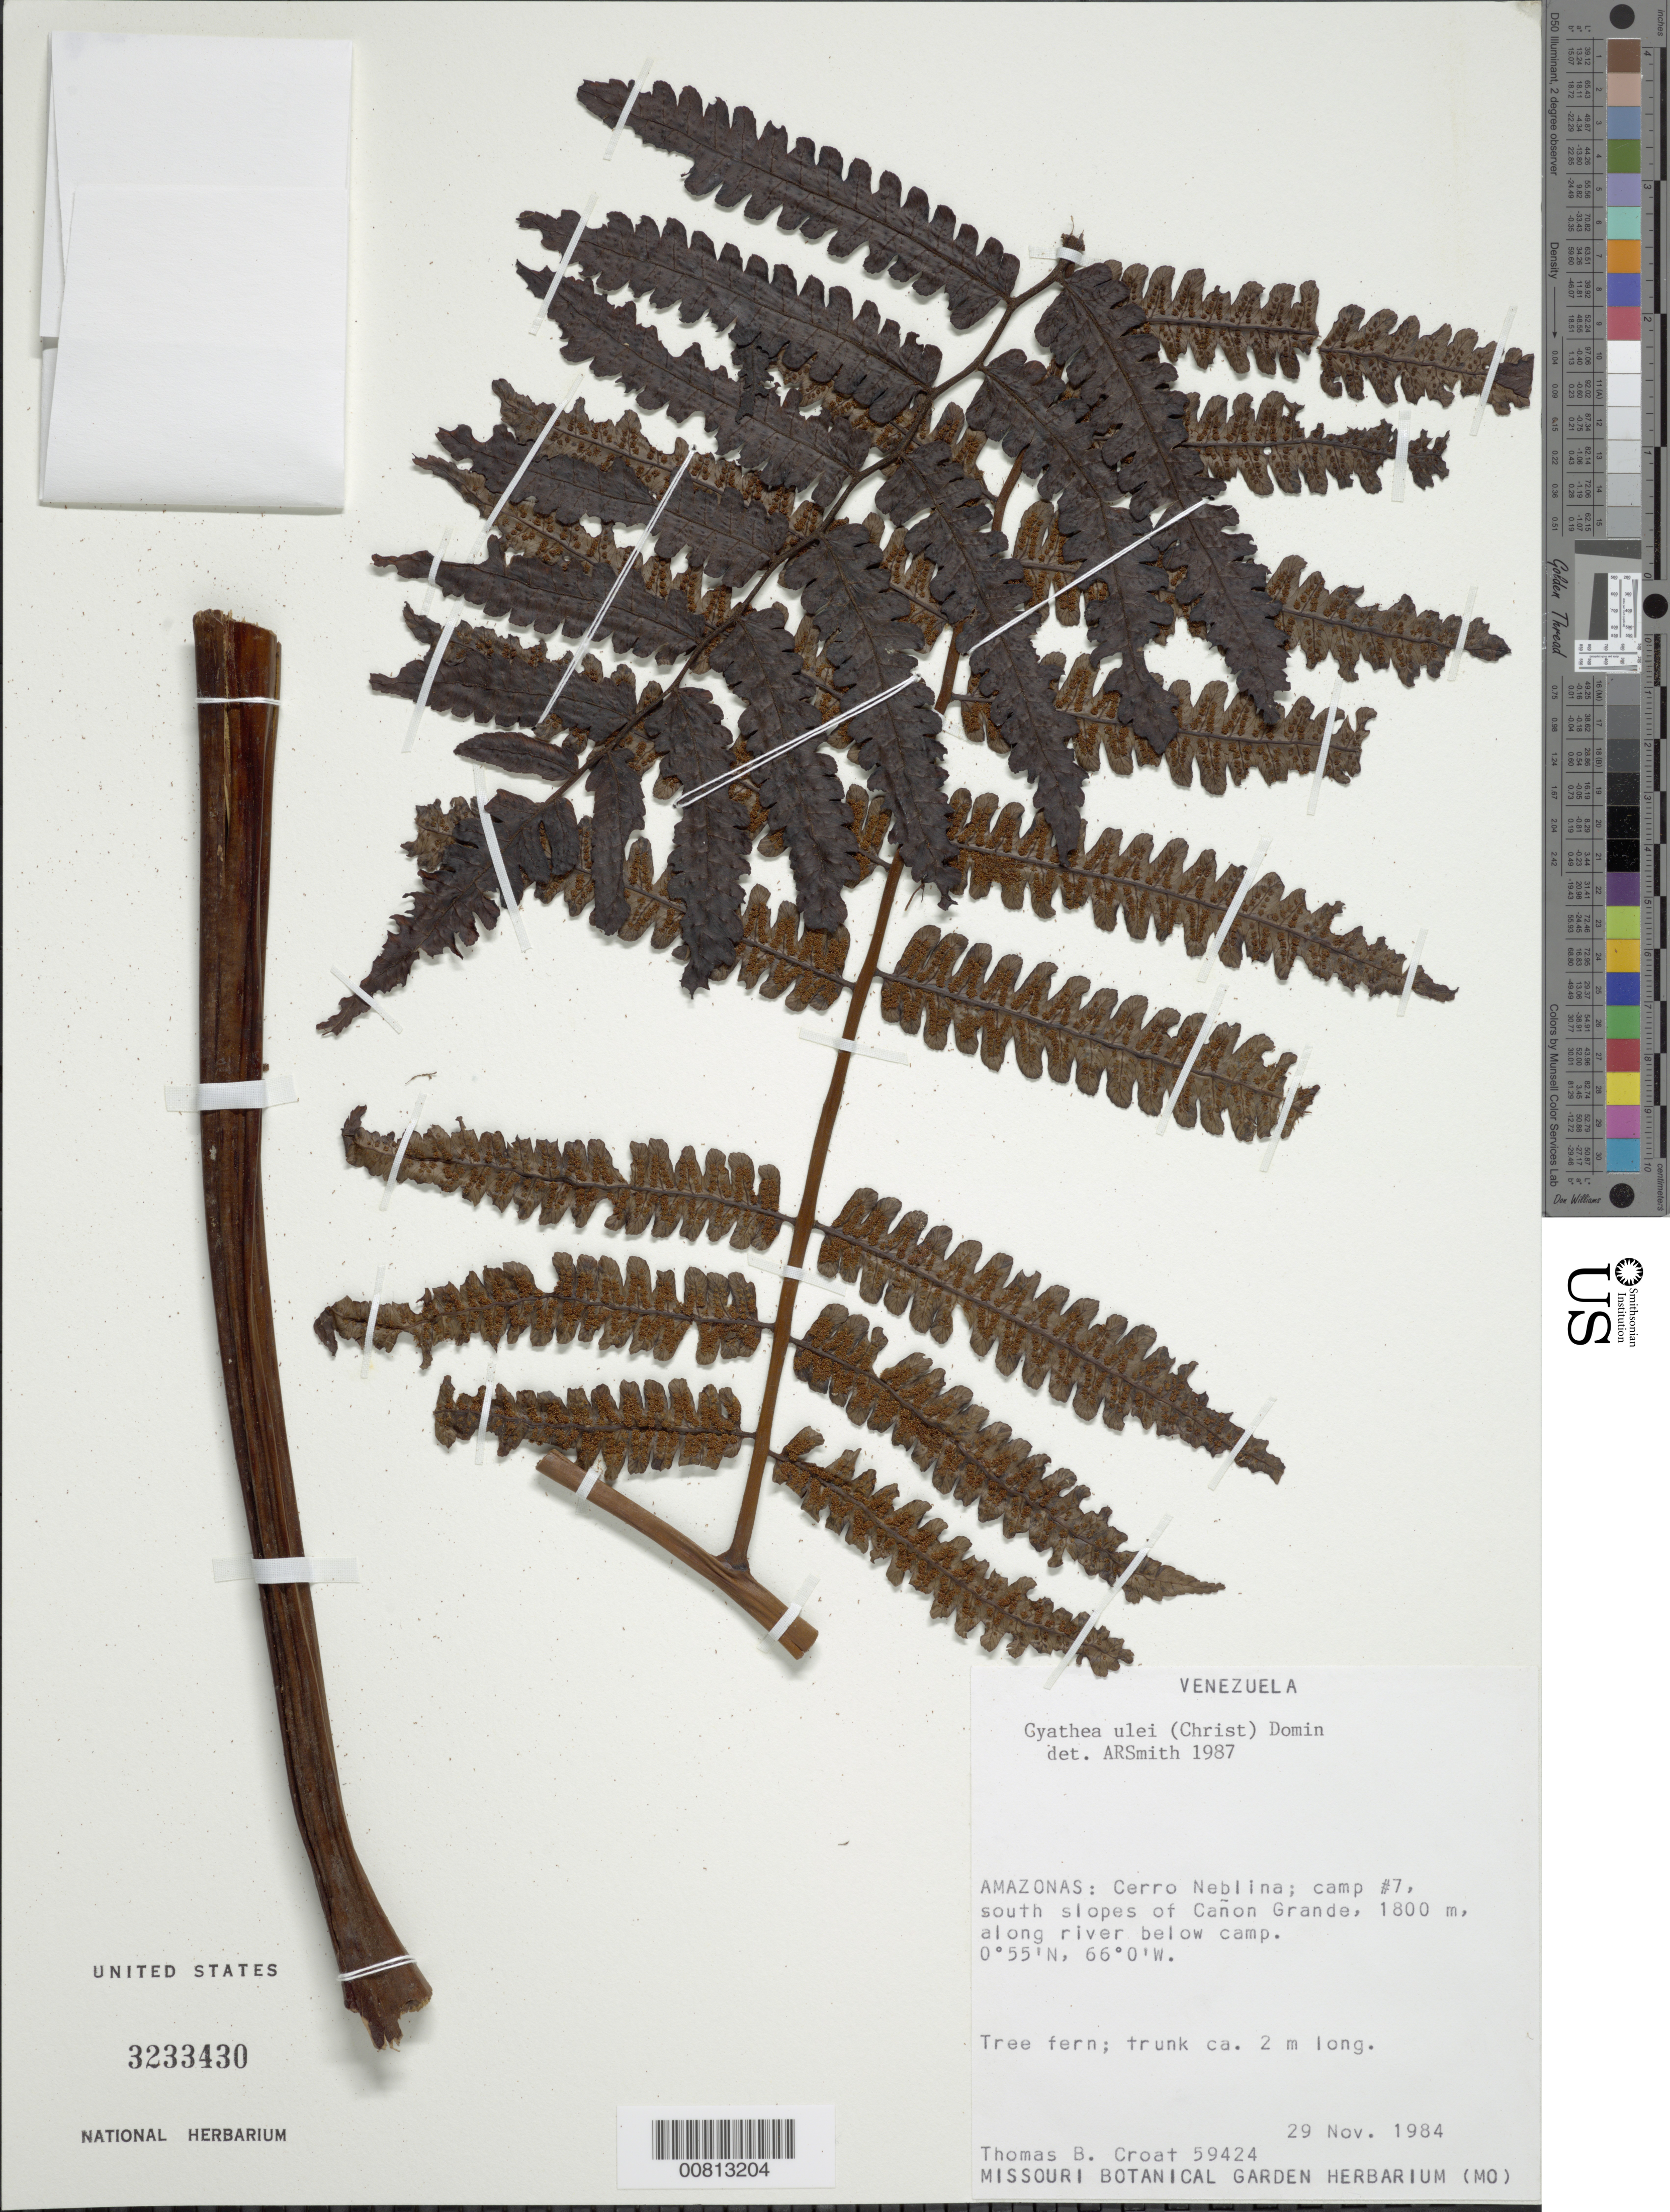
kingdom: Plantae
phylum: Tracheophyta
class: Polypodiopsida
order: Cyatheales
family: Cyatheaceae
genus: Cyathea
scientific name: Cyathea ulei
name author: (Christ) Domin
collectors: T. B. Croat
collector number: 59424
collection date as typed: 29-Nov-84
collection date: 1984-11-29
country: Venezuela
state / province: Amazonas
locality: Cerro Neblina, camp #7, S slopes of Cañon Grande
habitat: Along river below camp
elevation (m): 1800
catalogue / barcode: US 3233430